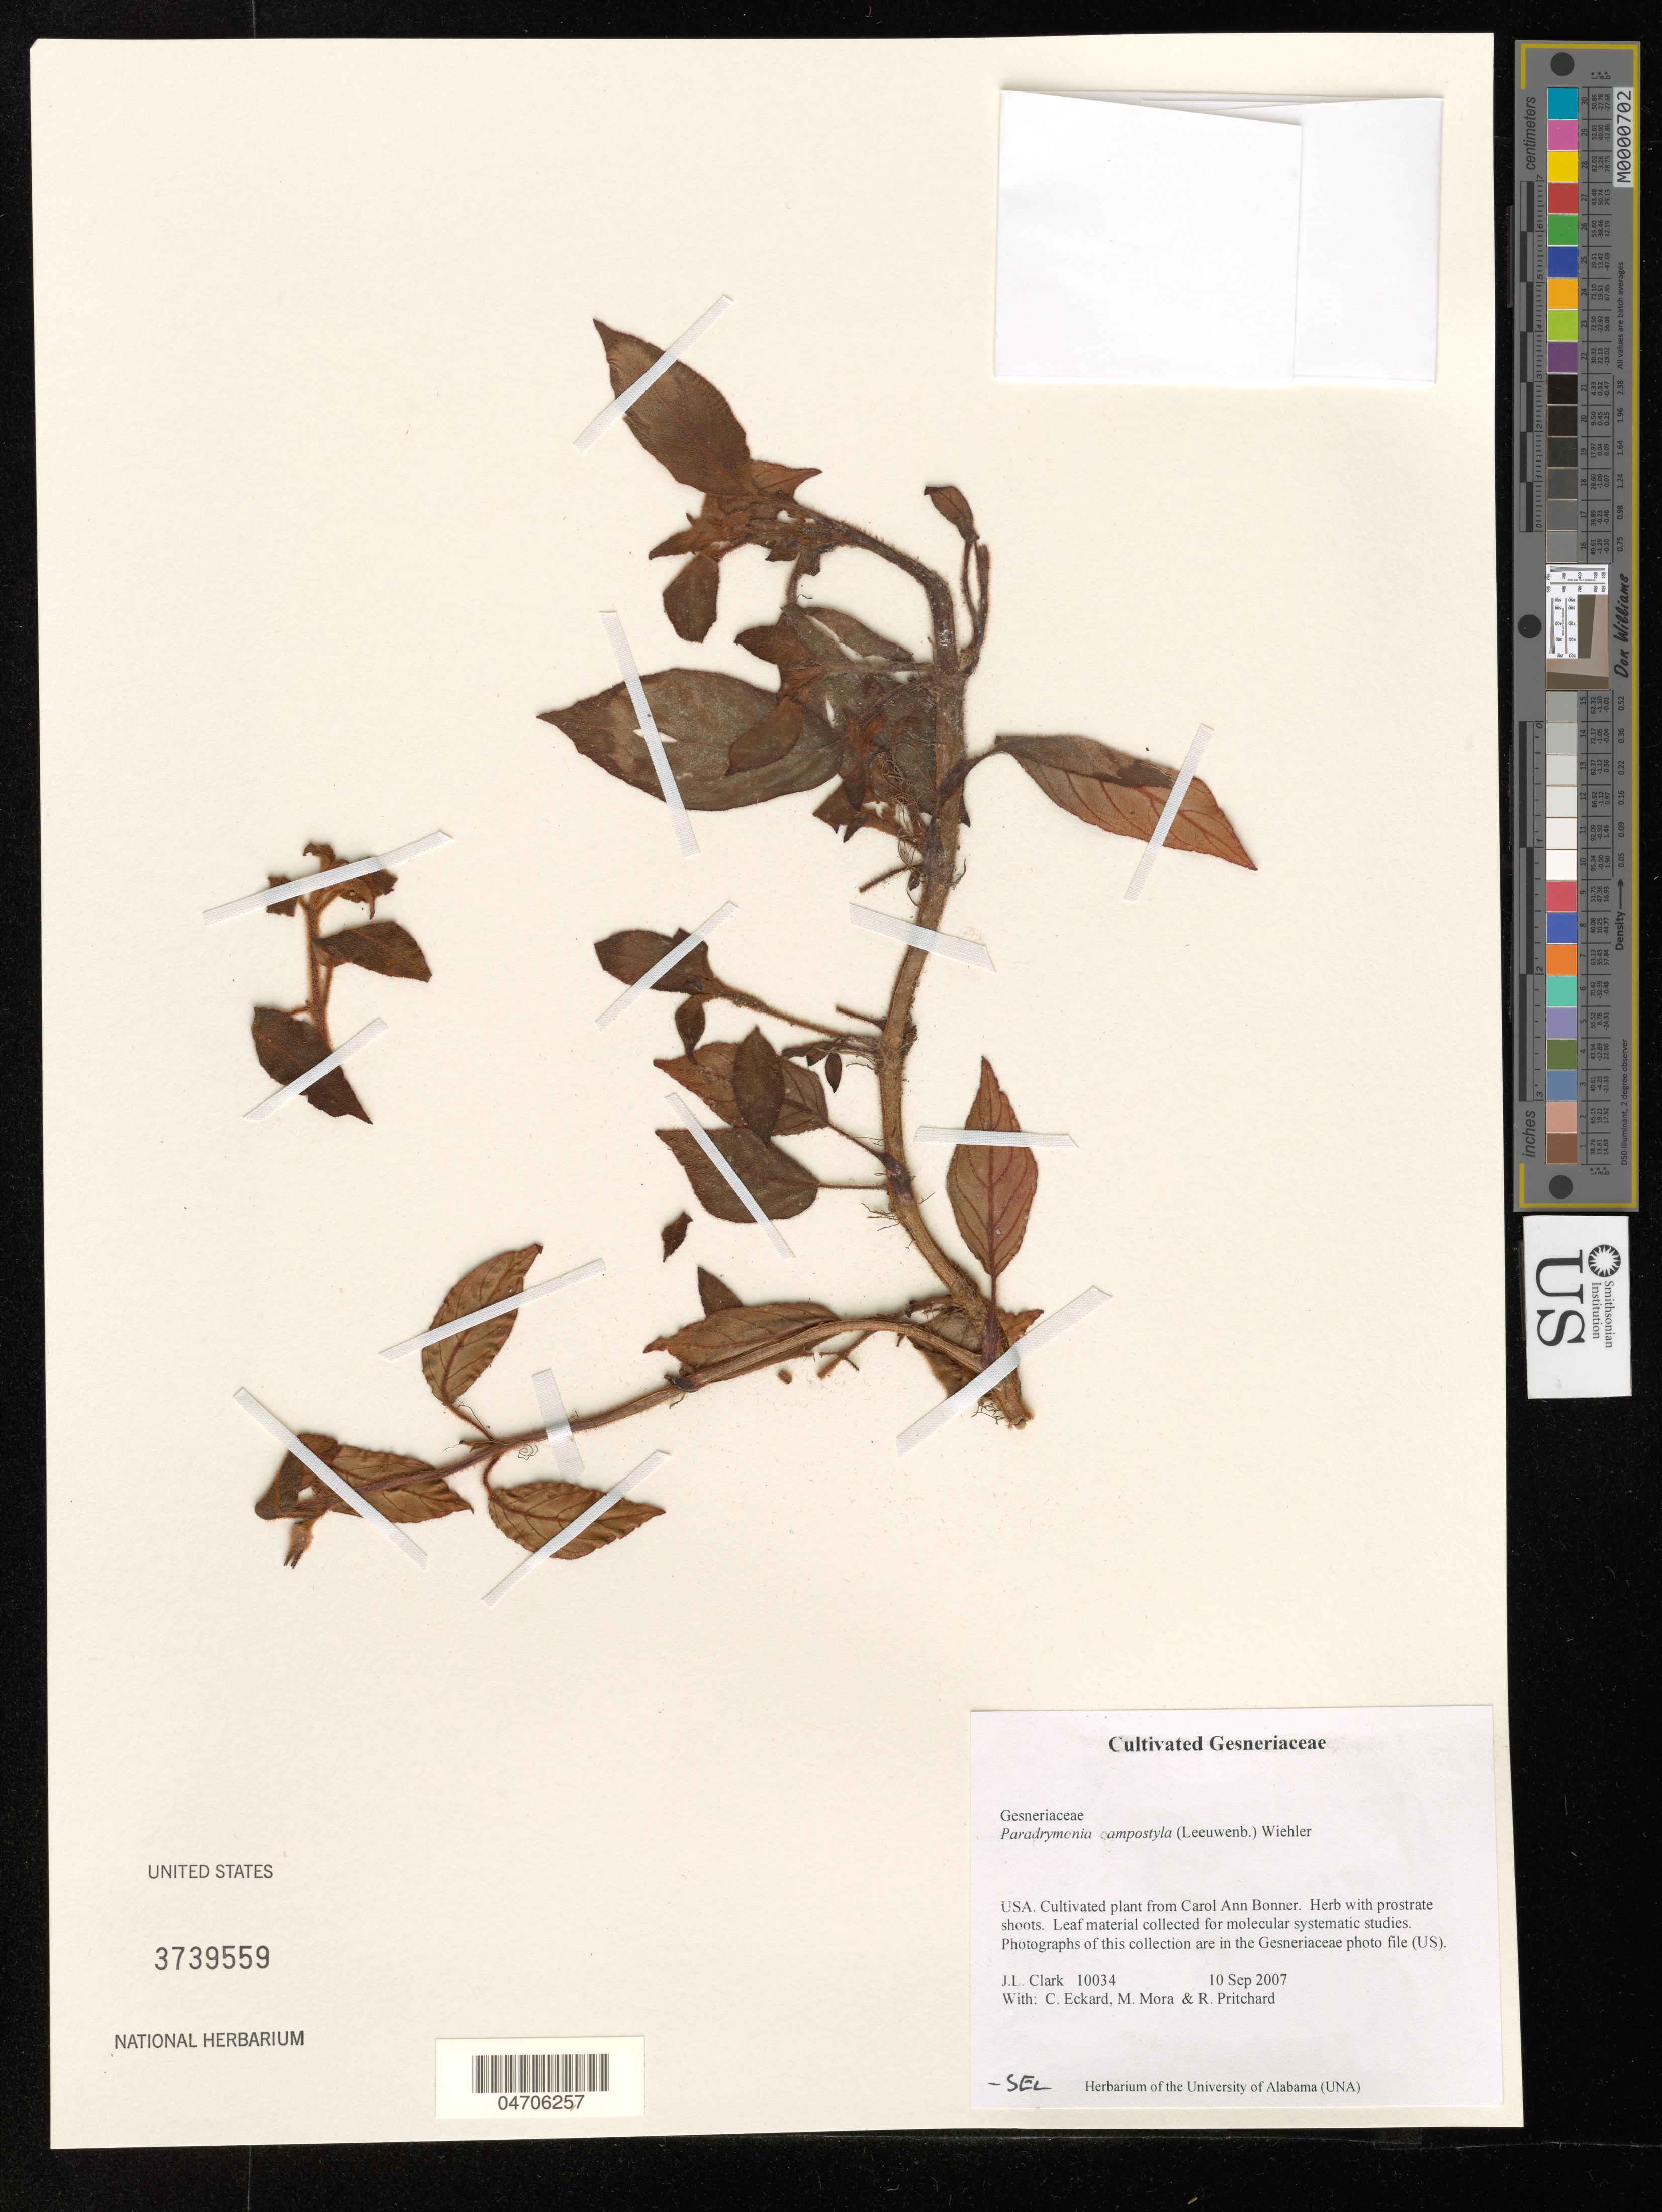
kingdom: Plantae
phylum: Tracheophyta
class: Magnoliopsida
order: Lamiales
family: Gesneriaceae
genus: Paradrymonia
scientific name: Paradrymonia campostyla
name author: (Leeuwenb.) Wiehler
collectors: J. L. Clark, C. Eckard, M. Mora & R. Pritchard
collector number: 10034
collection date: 2007-09-10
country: United States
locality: From Carol Ann Bonner.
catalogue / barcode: US 3739559